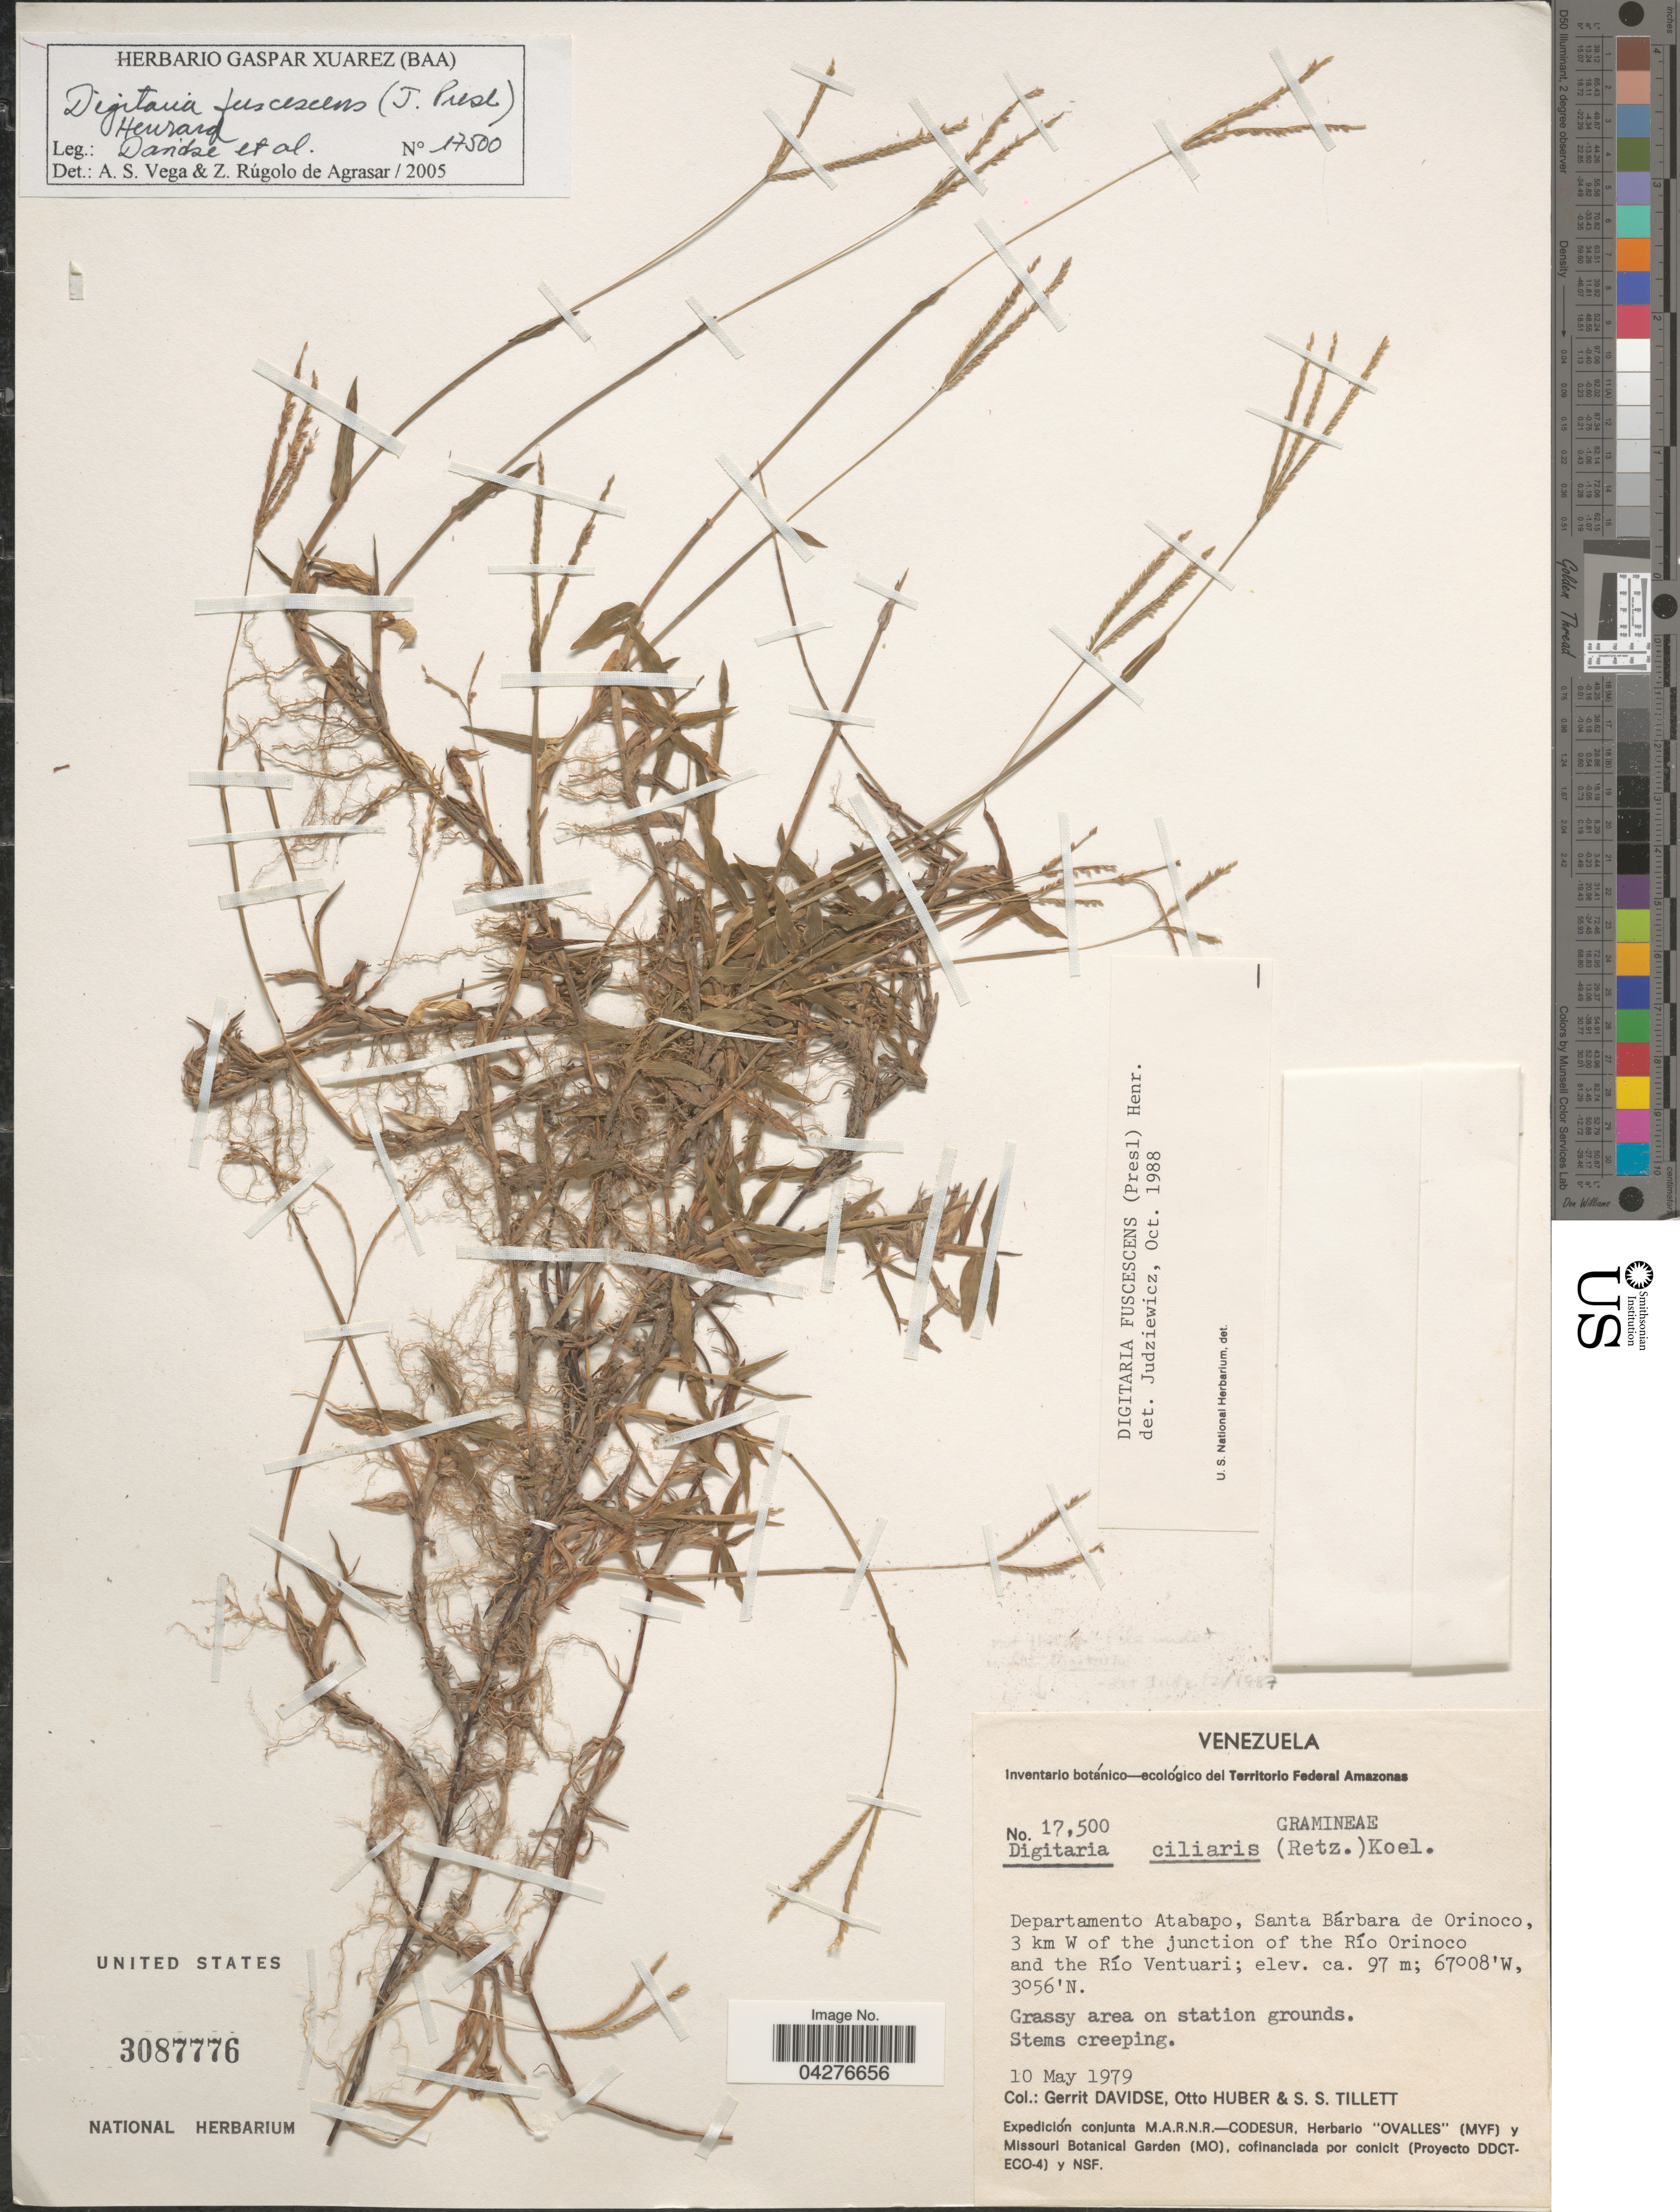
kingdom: Plantae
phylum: Tracheophyta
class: Liliopsida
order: Poales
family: Poaceae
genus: Digitaria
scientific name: Digitaria fuscescens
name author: (J. Presl) Henr.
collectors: G. Davidse, O. Huber & S. S. Tillett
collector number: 17500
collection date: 1979-05-10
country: Venezuela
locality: Departamento Atabapo, Santa Bárbara de Orinoco, 3 km W of the junction of the Río Orinoco and the Río Ventuari. Grassy area on station grounds. Expedición conjunta M.A.R.N.R.-Codesur.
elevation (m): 97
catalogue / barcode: US 3087776